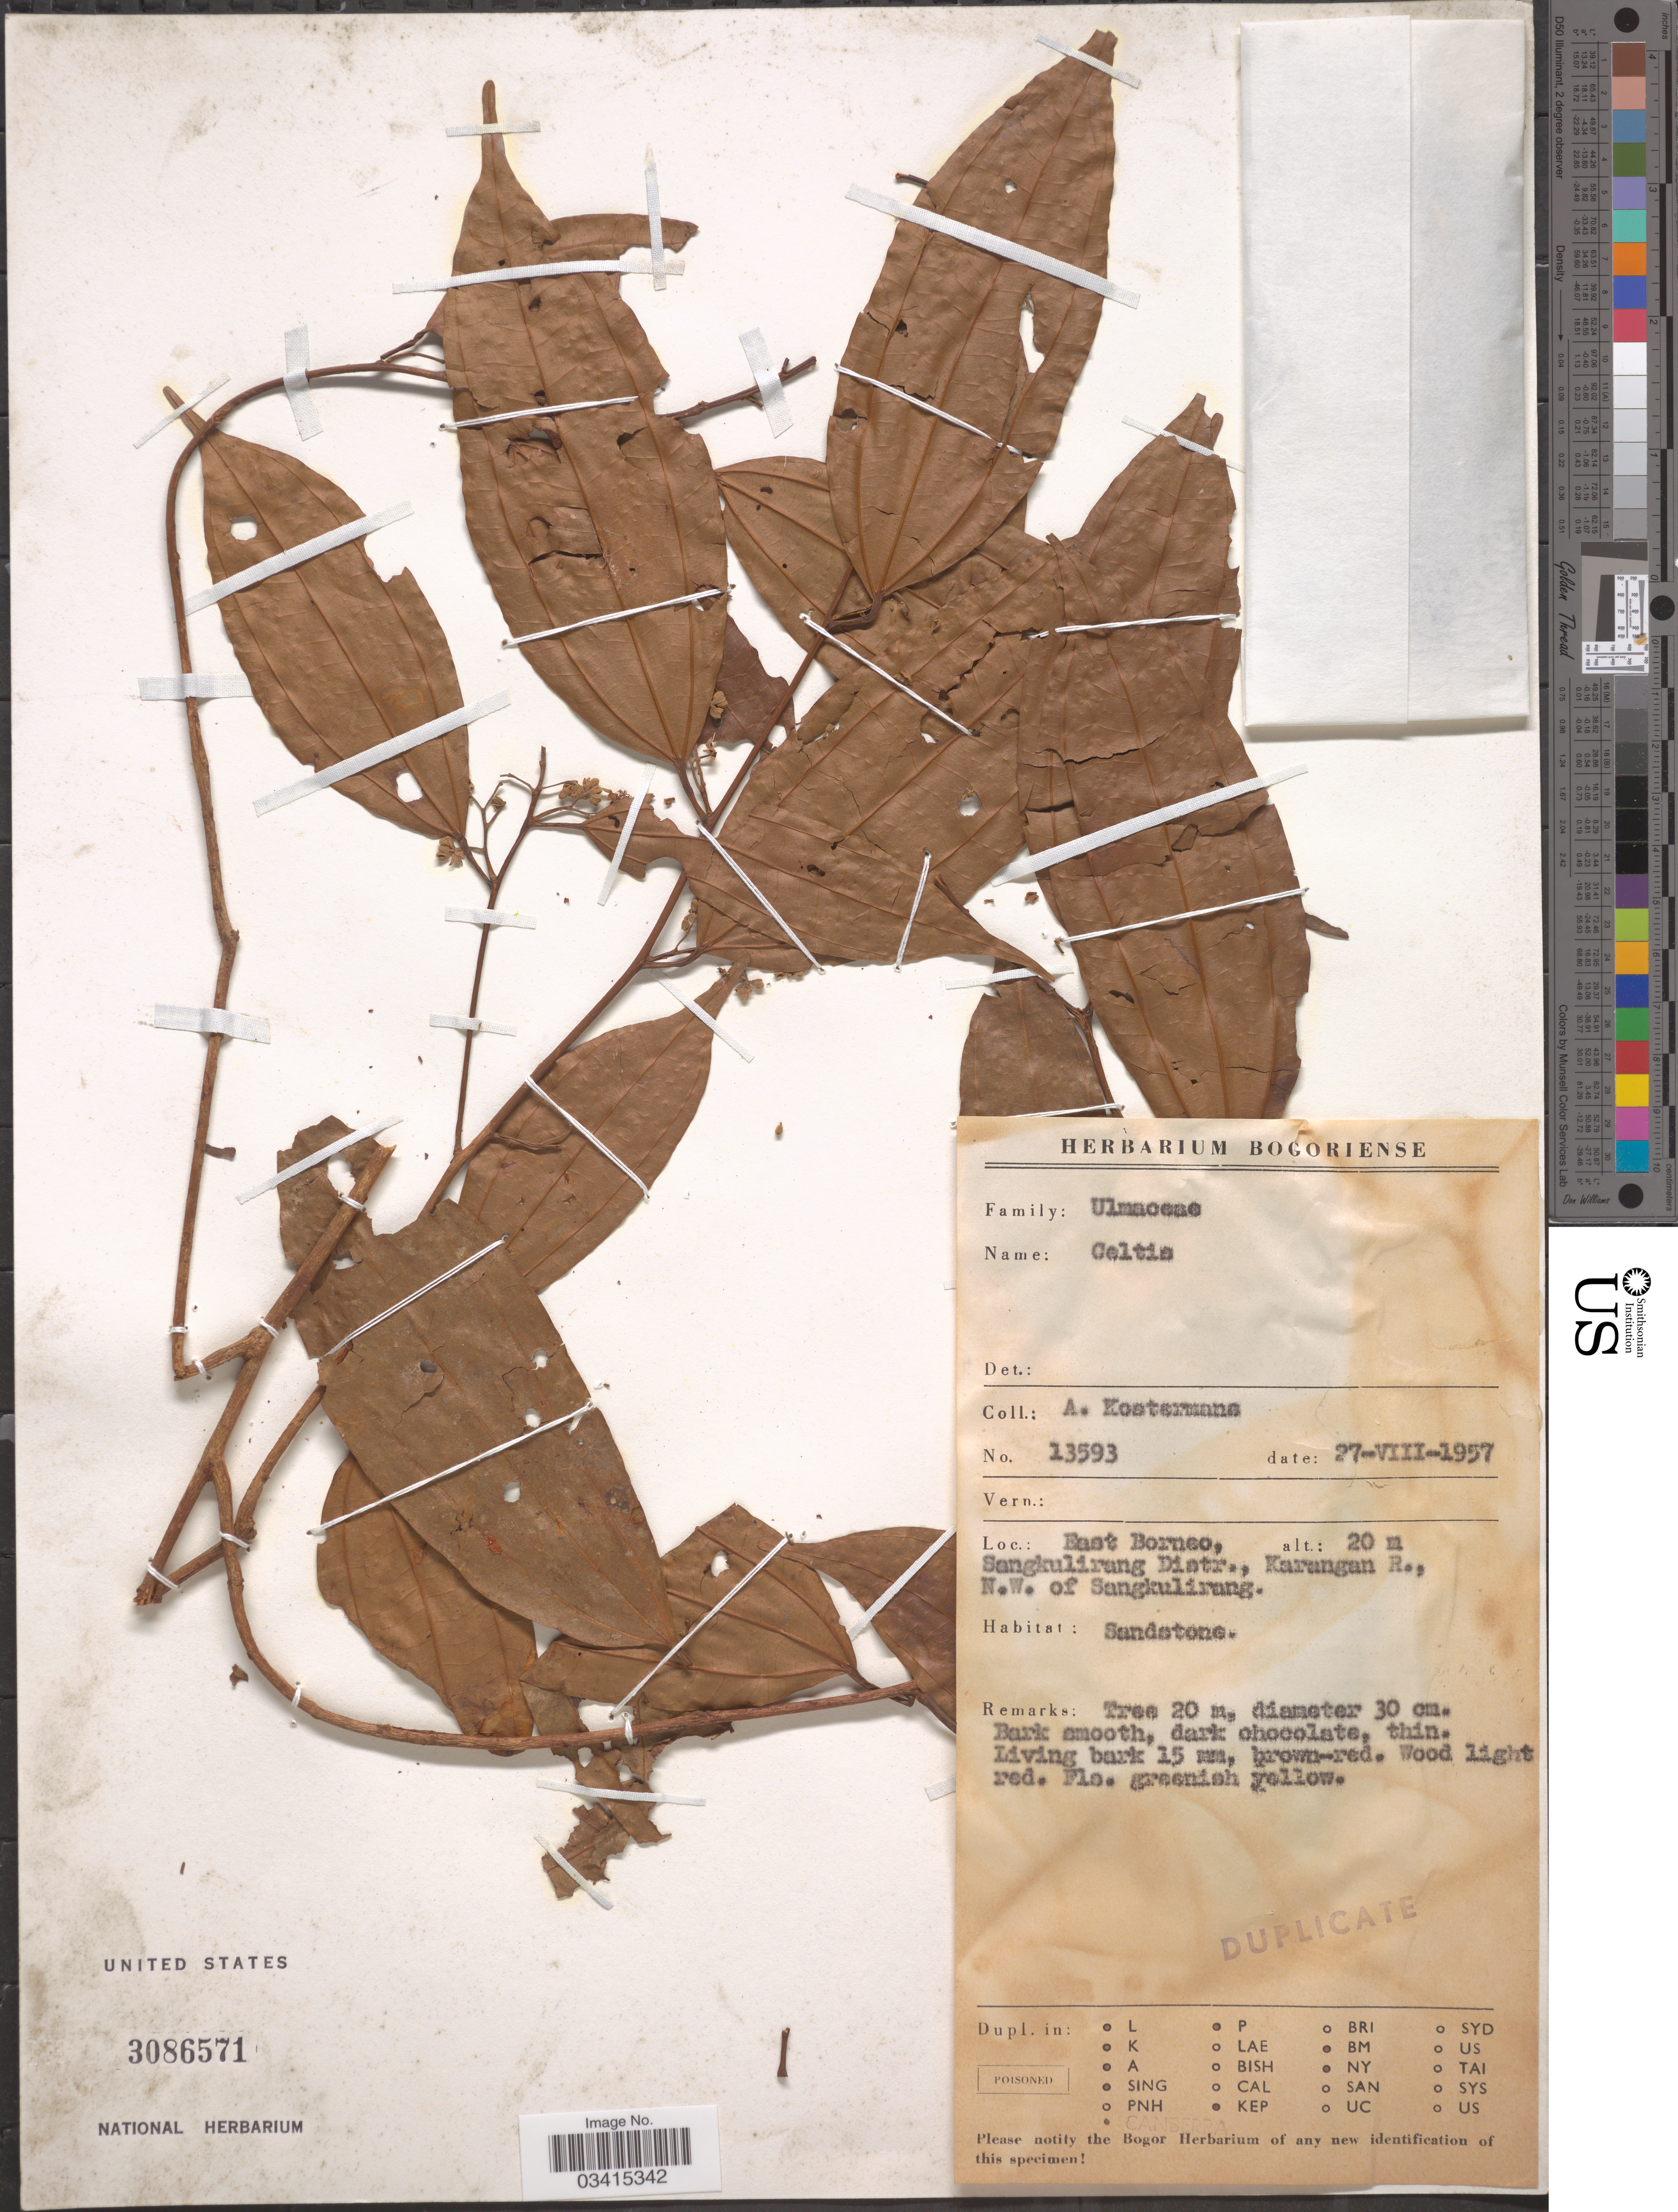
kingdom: Plantae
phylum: Tracheophyta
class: Magnoliopsida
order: Rosales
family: Cannabaceae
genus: Celtis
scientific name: Celtis sp.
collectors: A. J. G. Kostermans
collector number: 13593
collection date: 1957-08-27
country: Indonesia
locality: East Borneo, Sangkulirang Distr., Karangan R., N.W. of Sangkulirang.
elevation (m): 20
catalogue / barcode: US 3086571